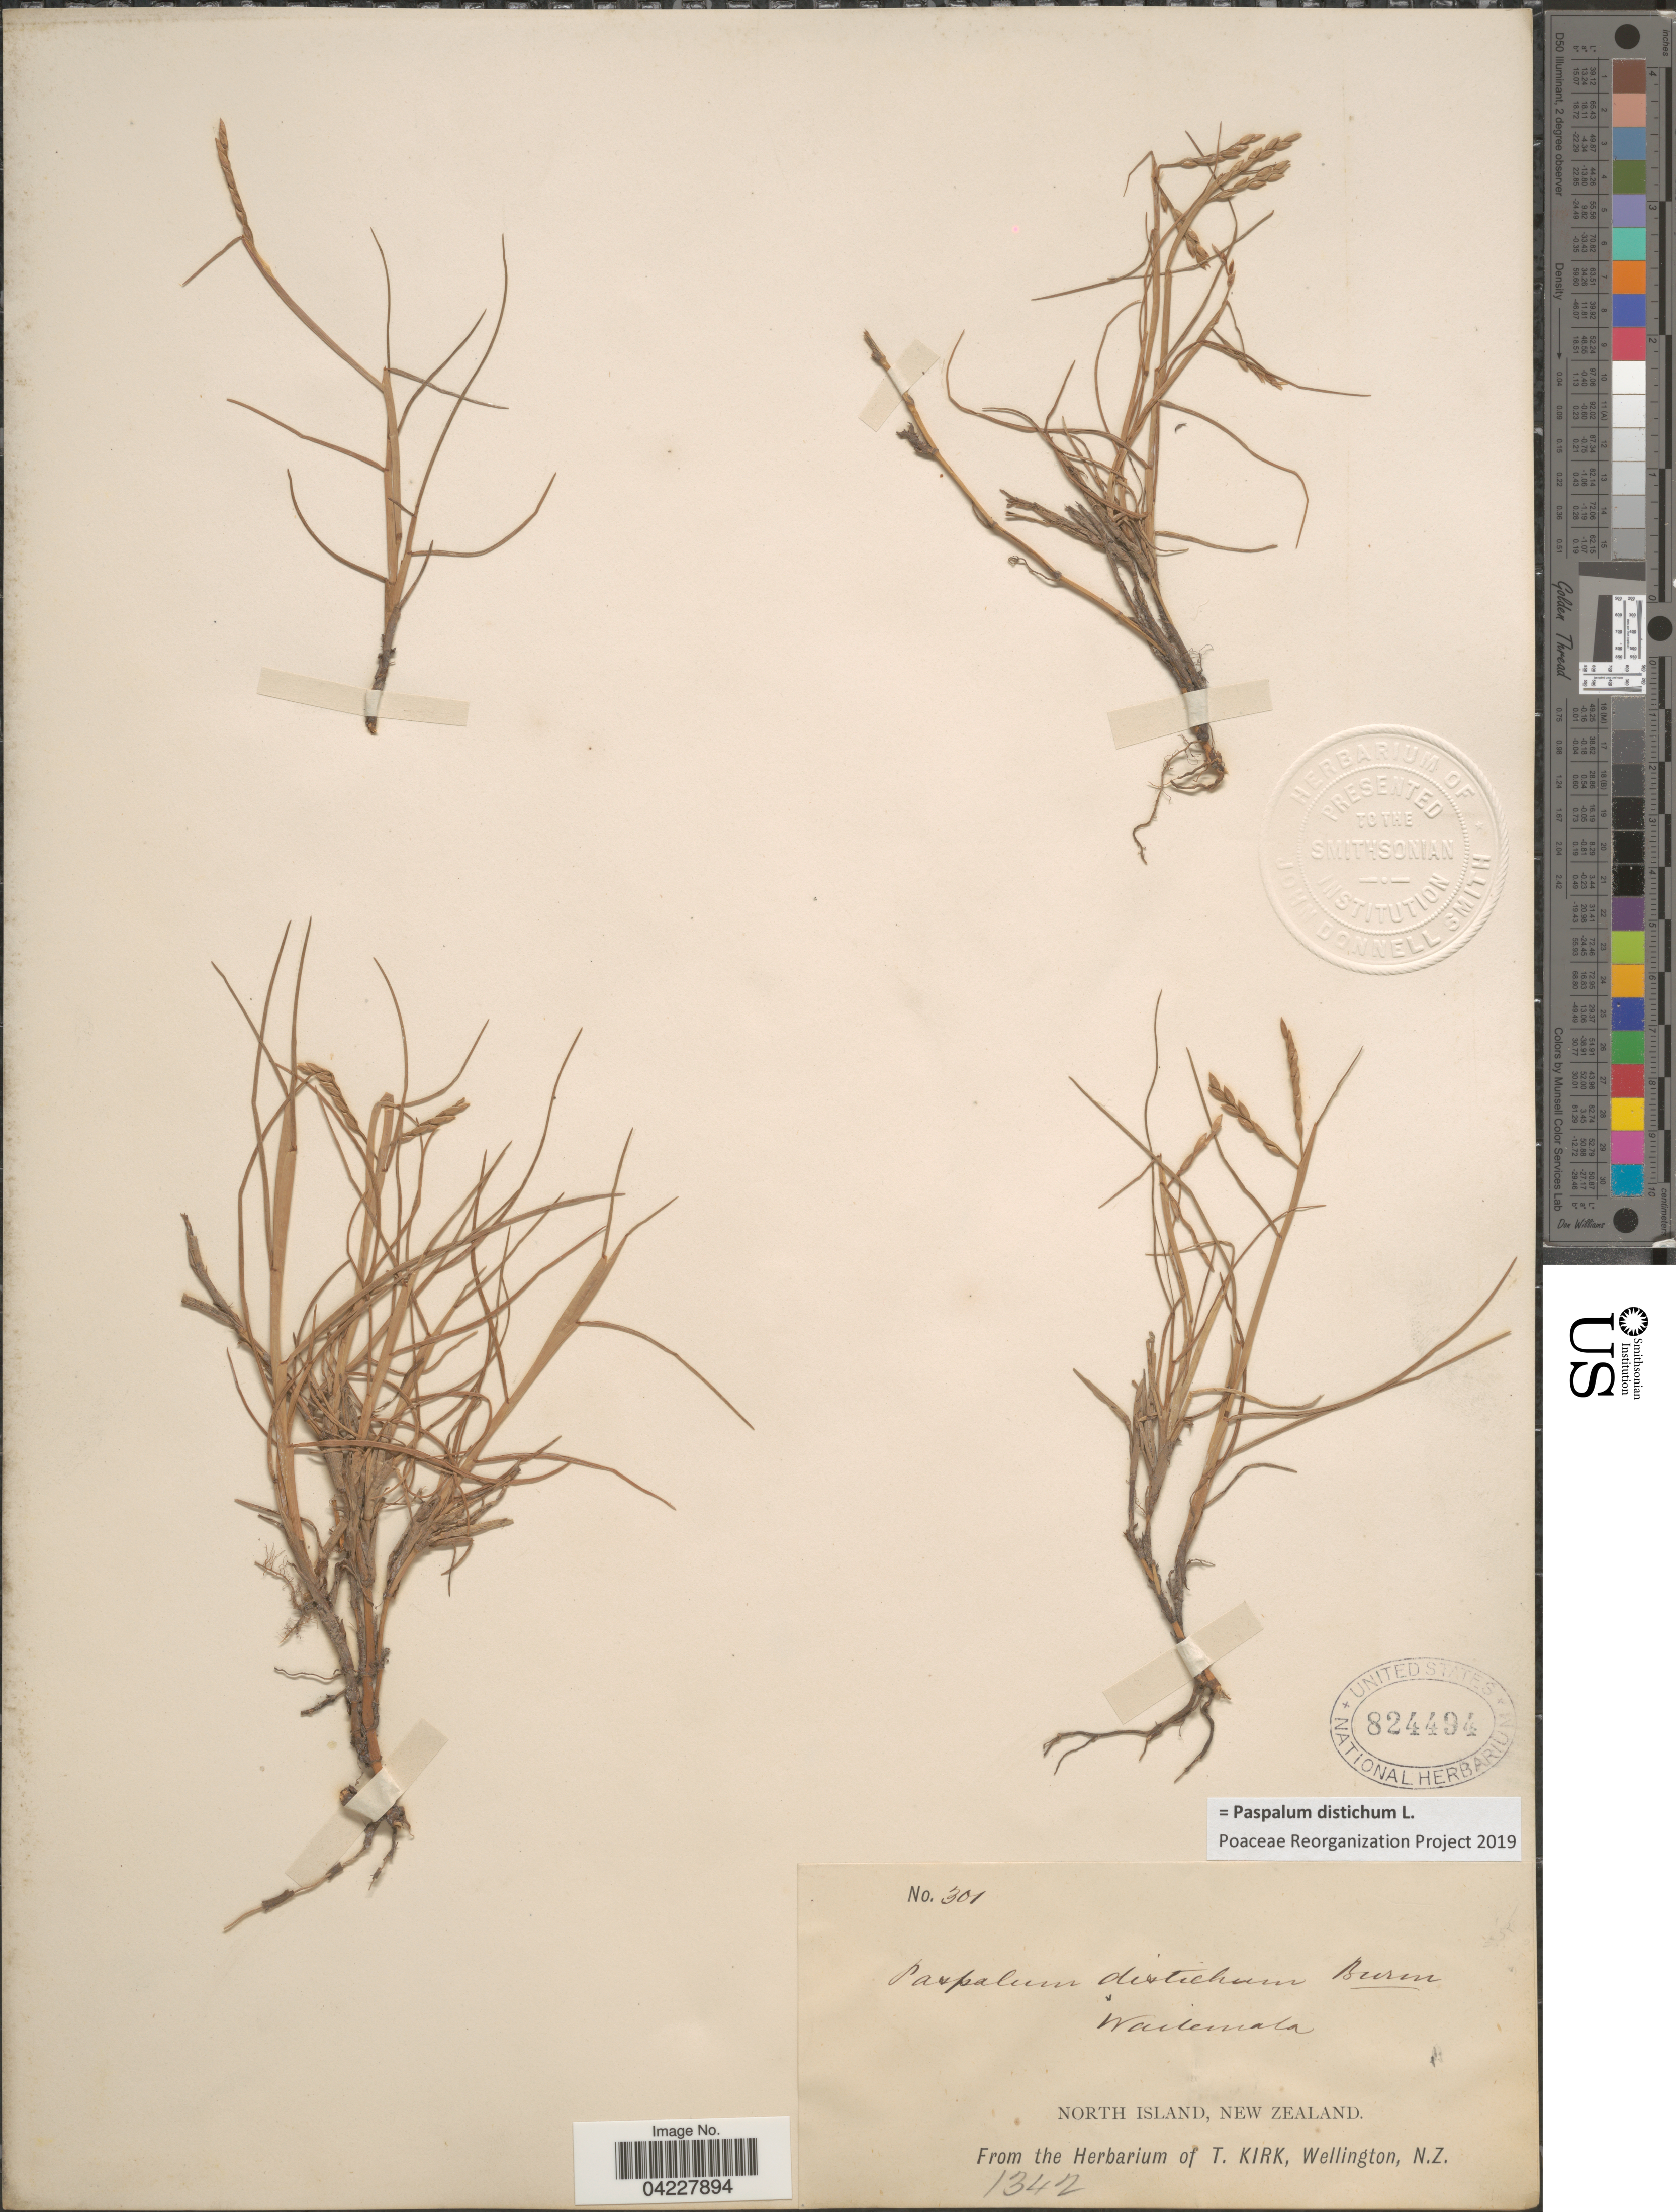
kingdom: Plantae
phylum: Tracheophyta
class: Liliopsida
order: Poales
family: Poaceae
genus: Paspalum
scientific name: Paspalum distichum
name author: L.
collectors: ex herb. T. Kirk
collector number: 301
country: New Zealand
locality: North Island.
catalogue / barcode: US 824494